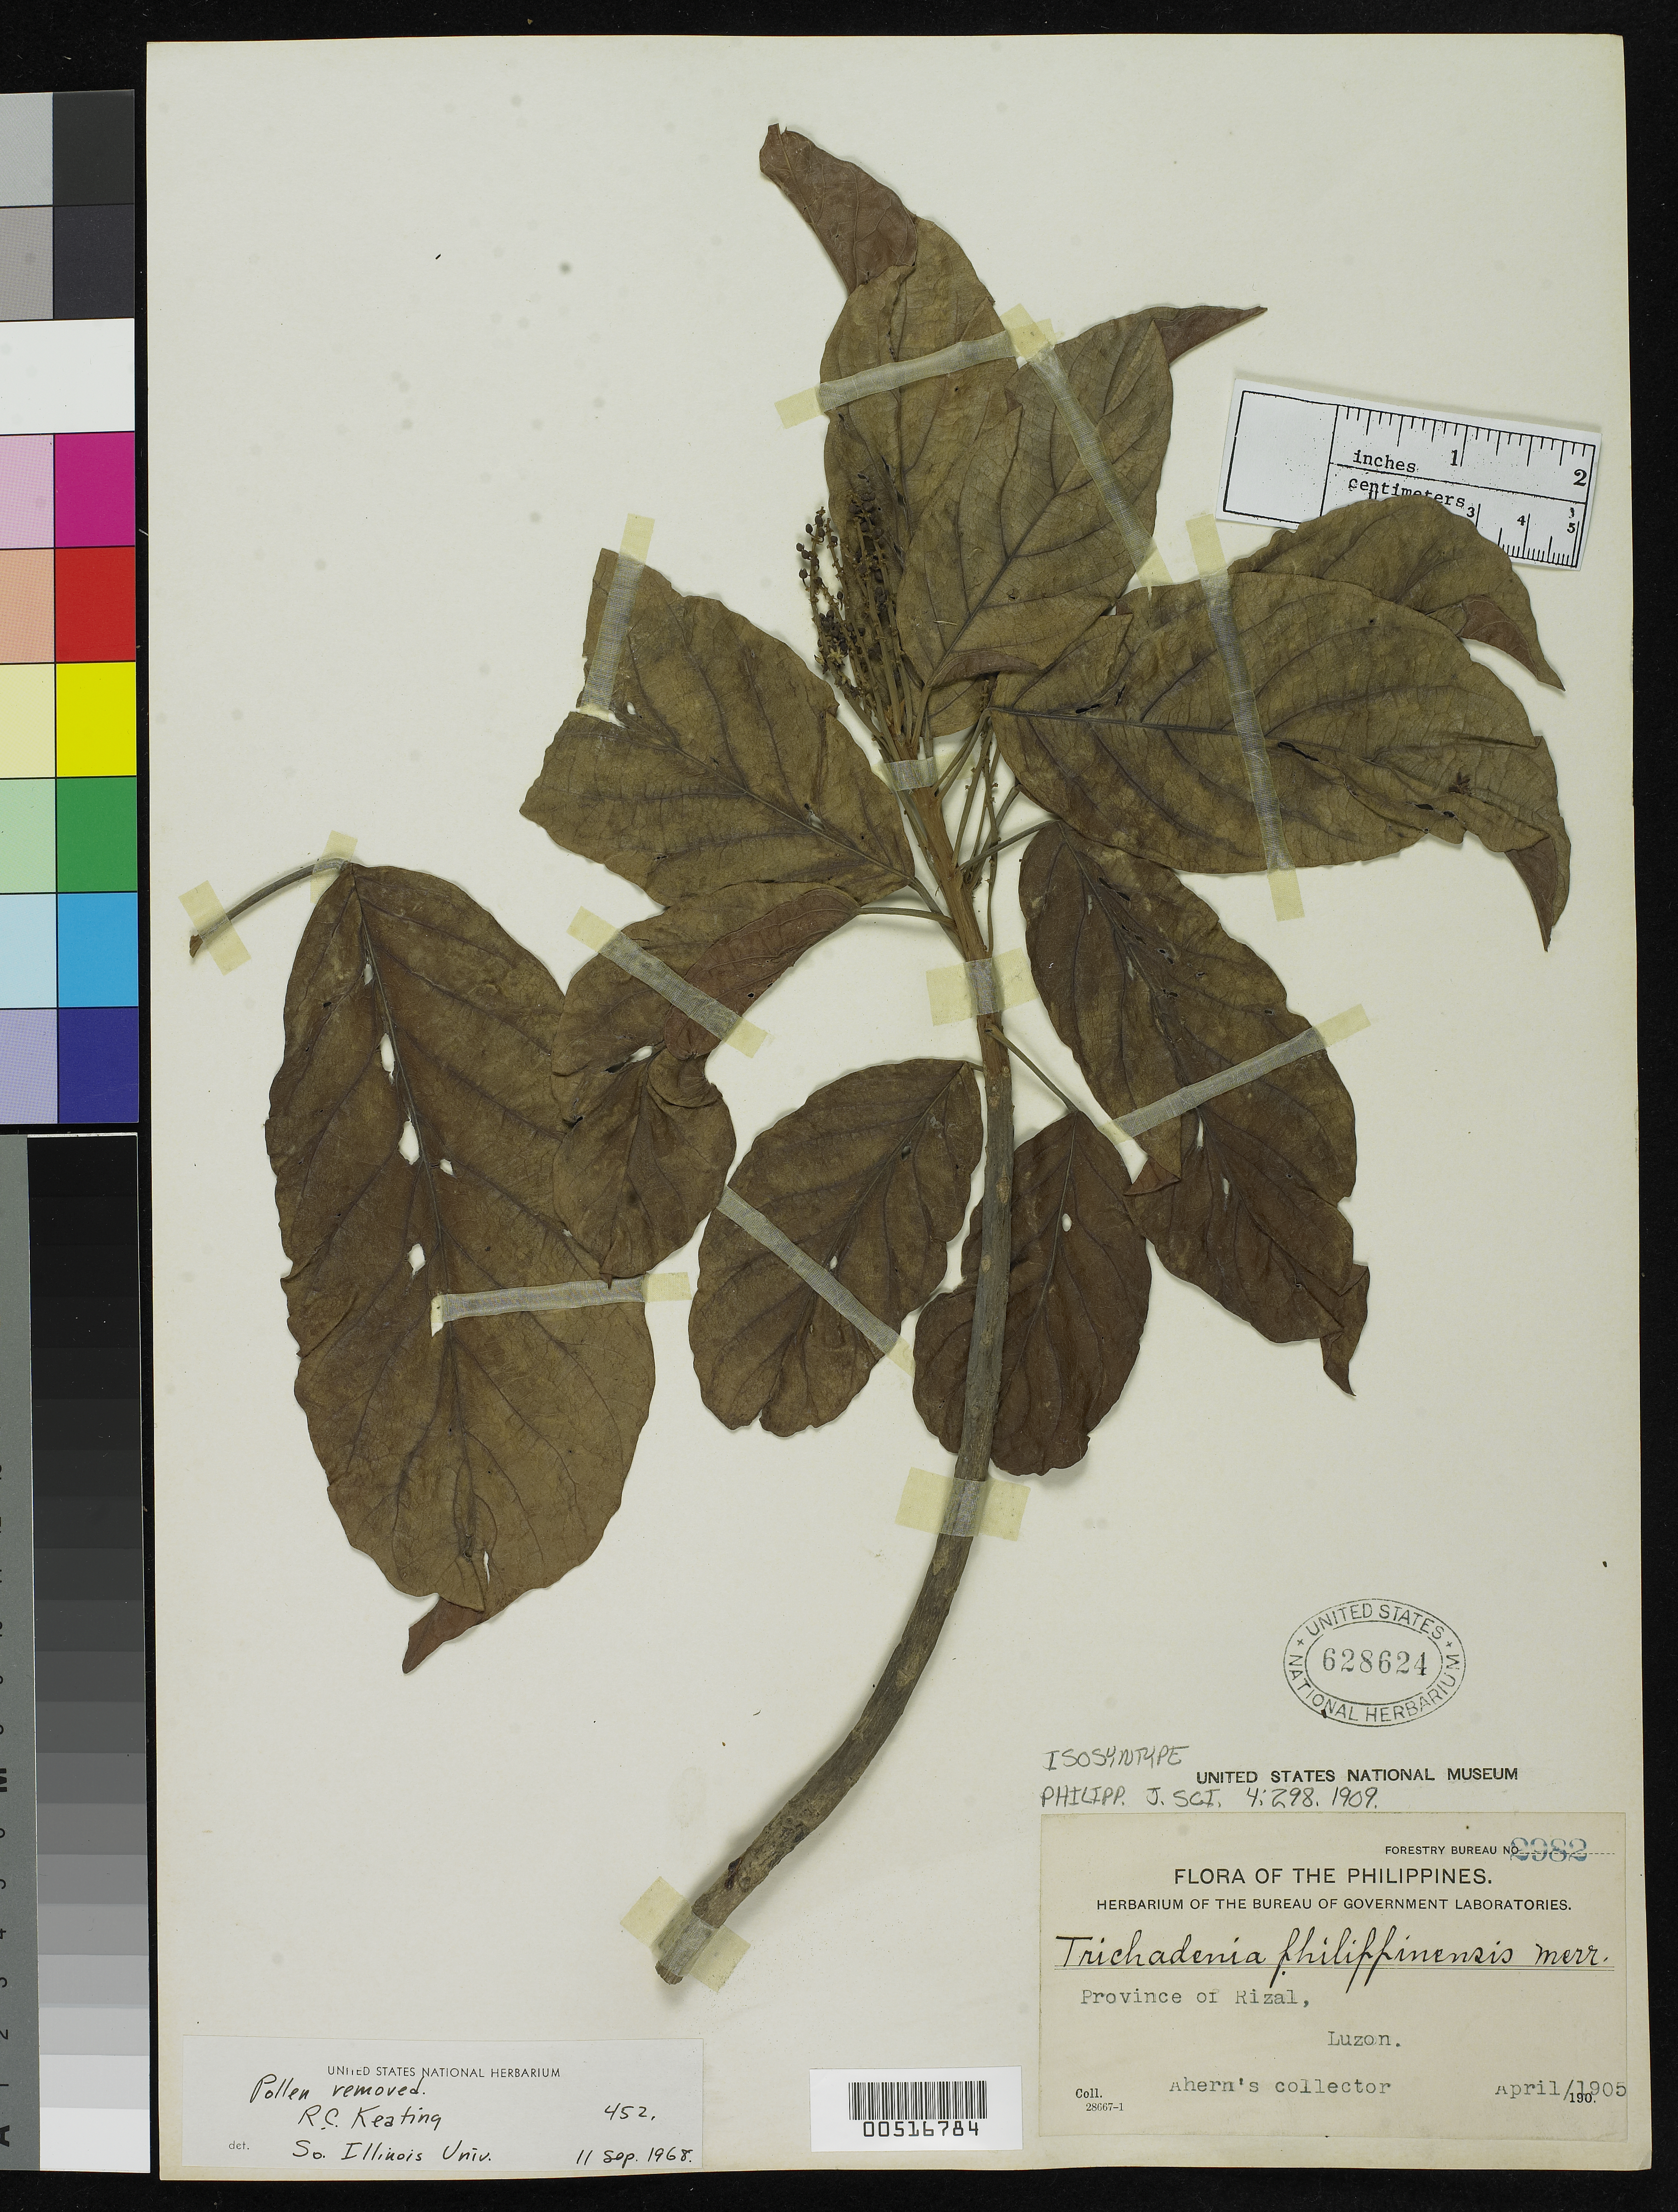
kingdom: Plantae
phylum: Tracheophyta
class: Magnoliopsida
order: Malpighiales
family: Achariaceae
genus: Trichadenia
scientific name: Trichadenia philippinensis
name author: Merr.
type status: Isosyntype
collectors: Ahern's collector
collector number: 2982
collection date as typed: Apr 1905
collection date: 1905-04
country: Philippines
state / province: Calabarzon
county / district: Rizal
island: Luzon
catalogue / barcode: US 628624